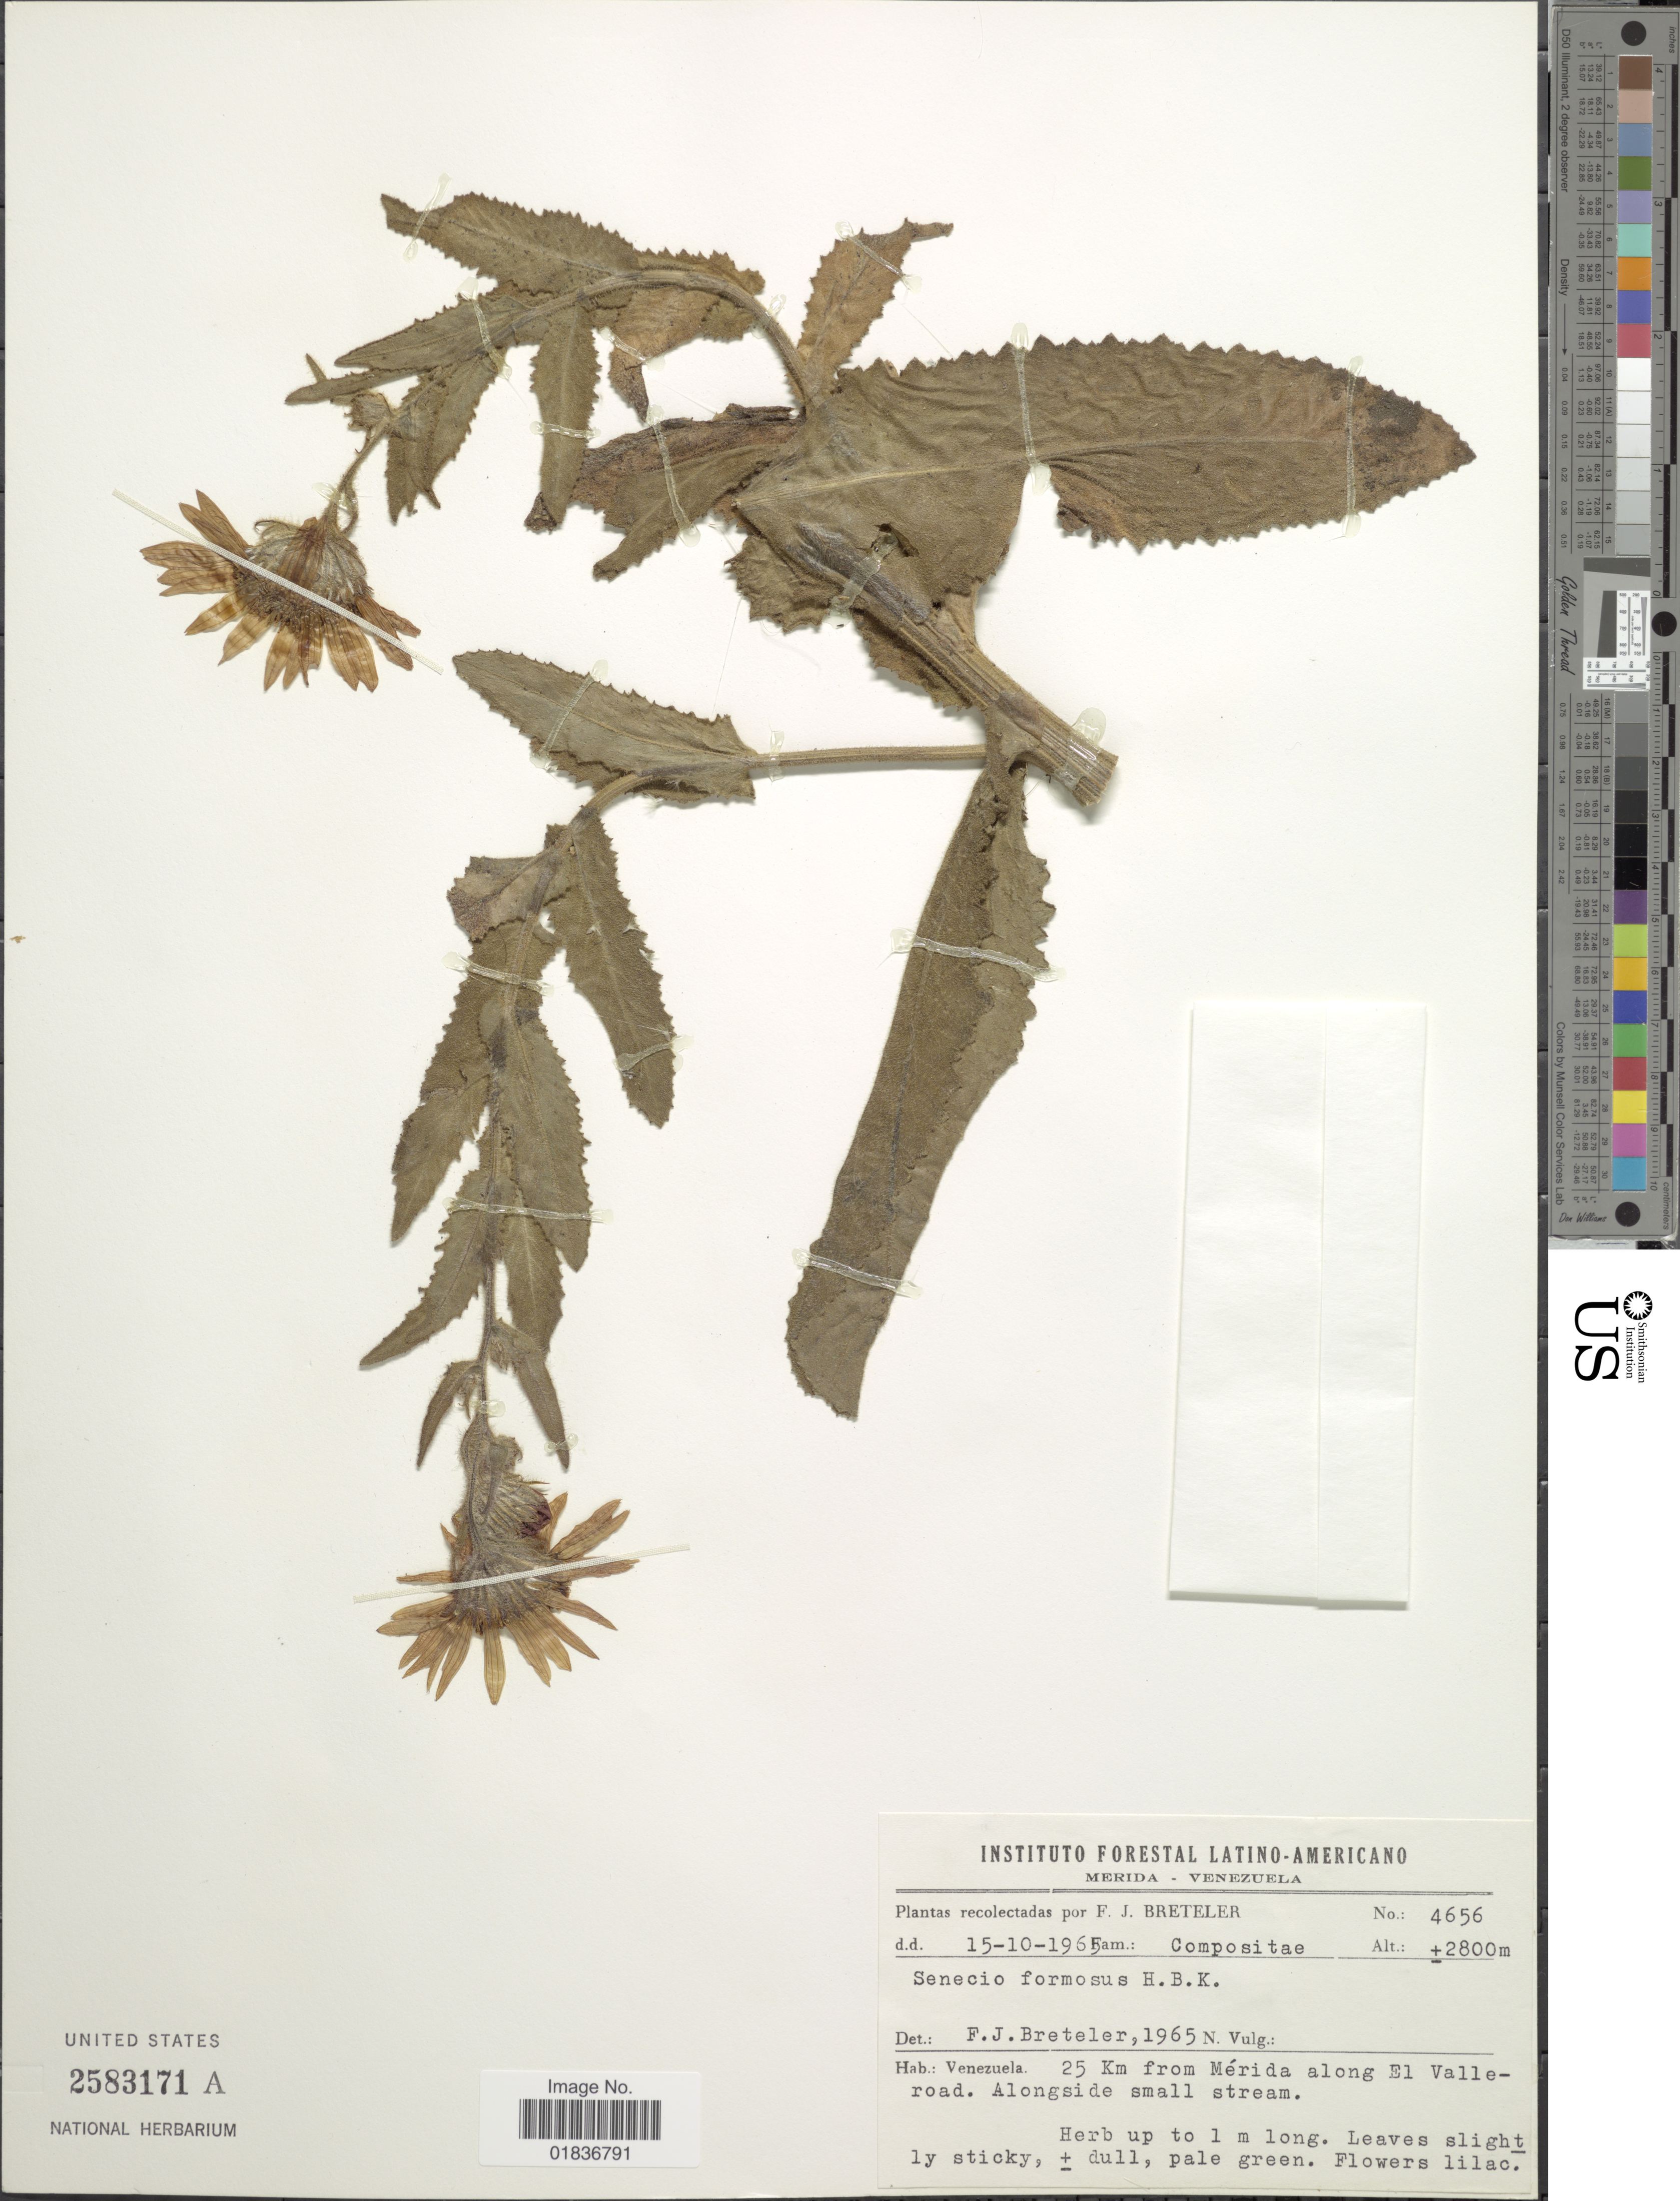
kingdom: Plantae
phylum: Tracheophyta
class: Magnoliopsida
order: Asterales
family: Asteraceae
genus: Senecio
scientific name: Senecio wedglacialis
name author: Cuatrec.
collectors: F. J. Breteler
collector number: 4656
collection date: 1965-10-15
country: Venezuela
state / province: Mérida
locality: Merida. 25 Km from Merida along El Valle-road.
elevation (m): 2800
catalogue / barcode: US 2583171A